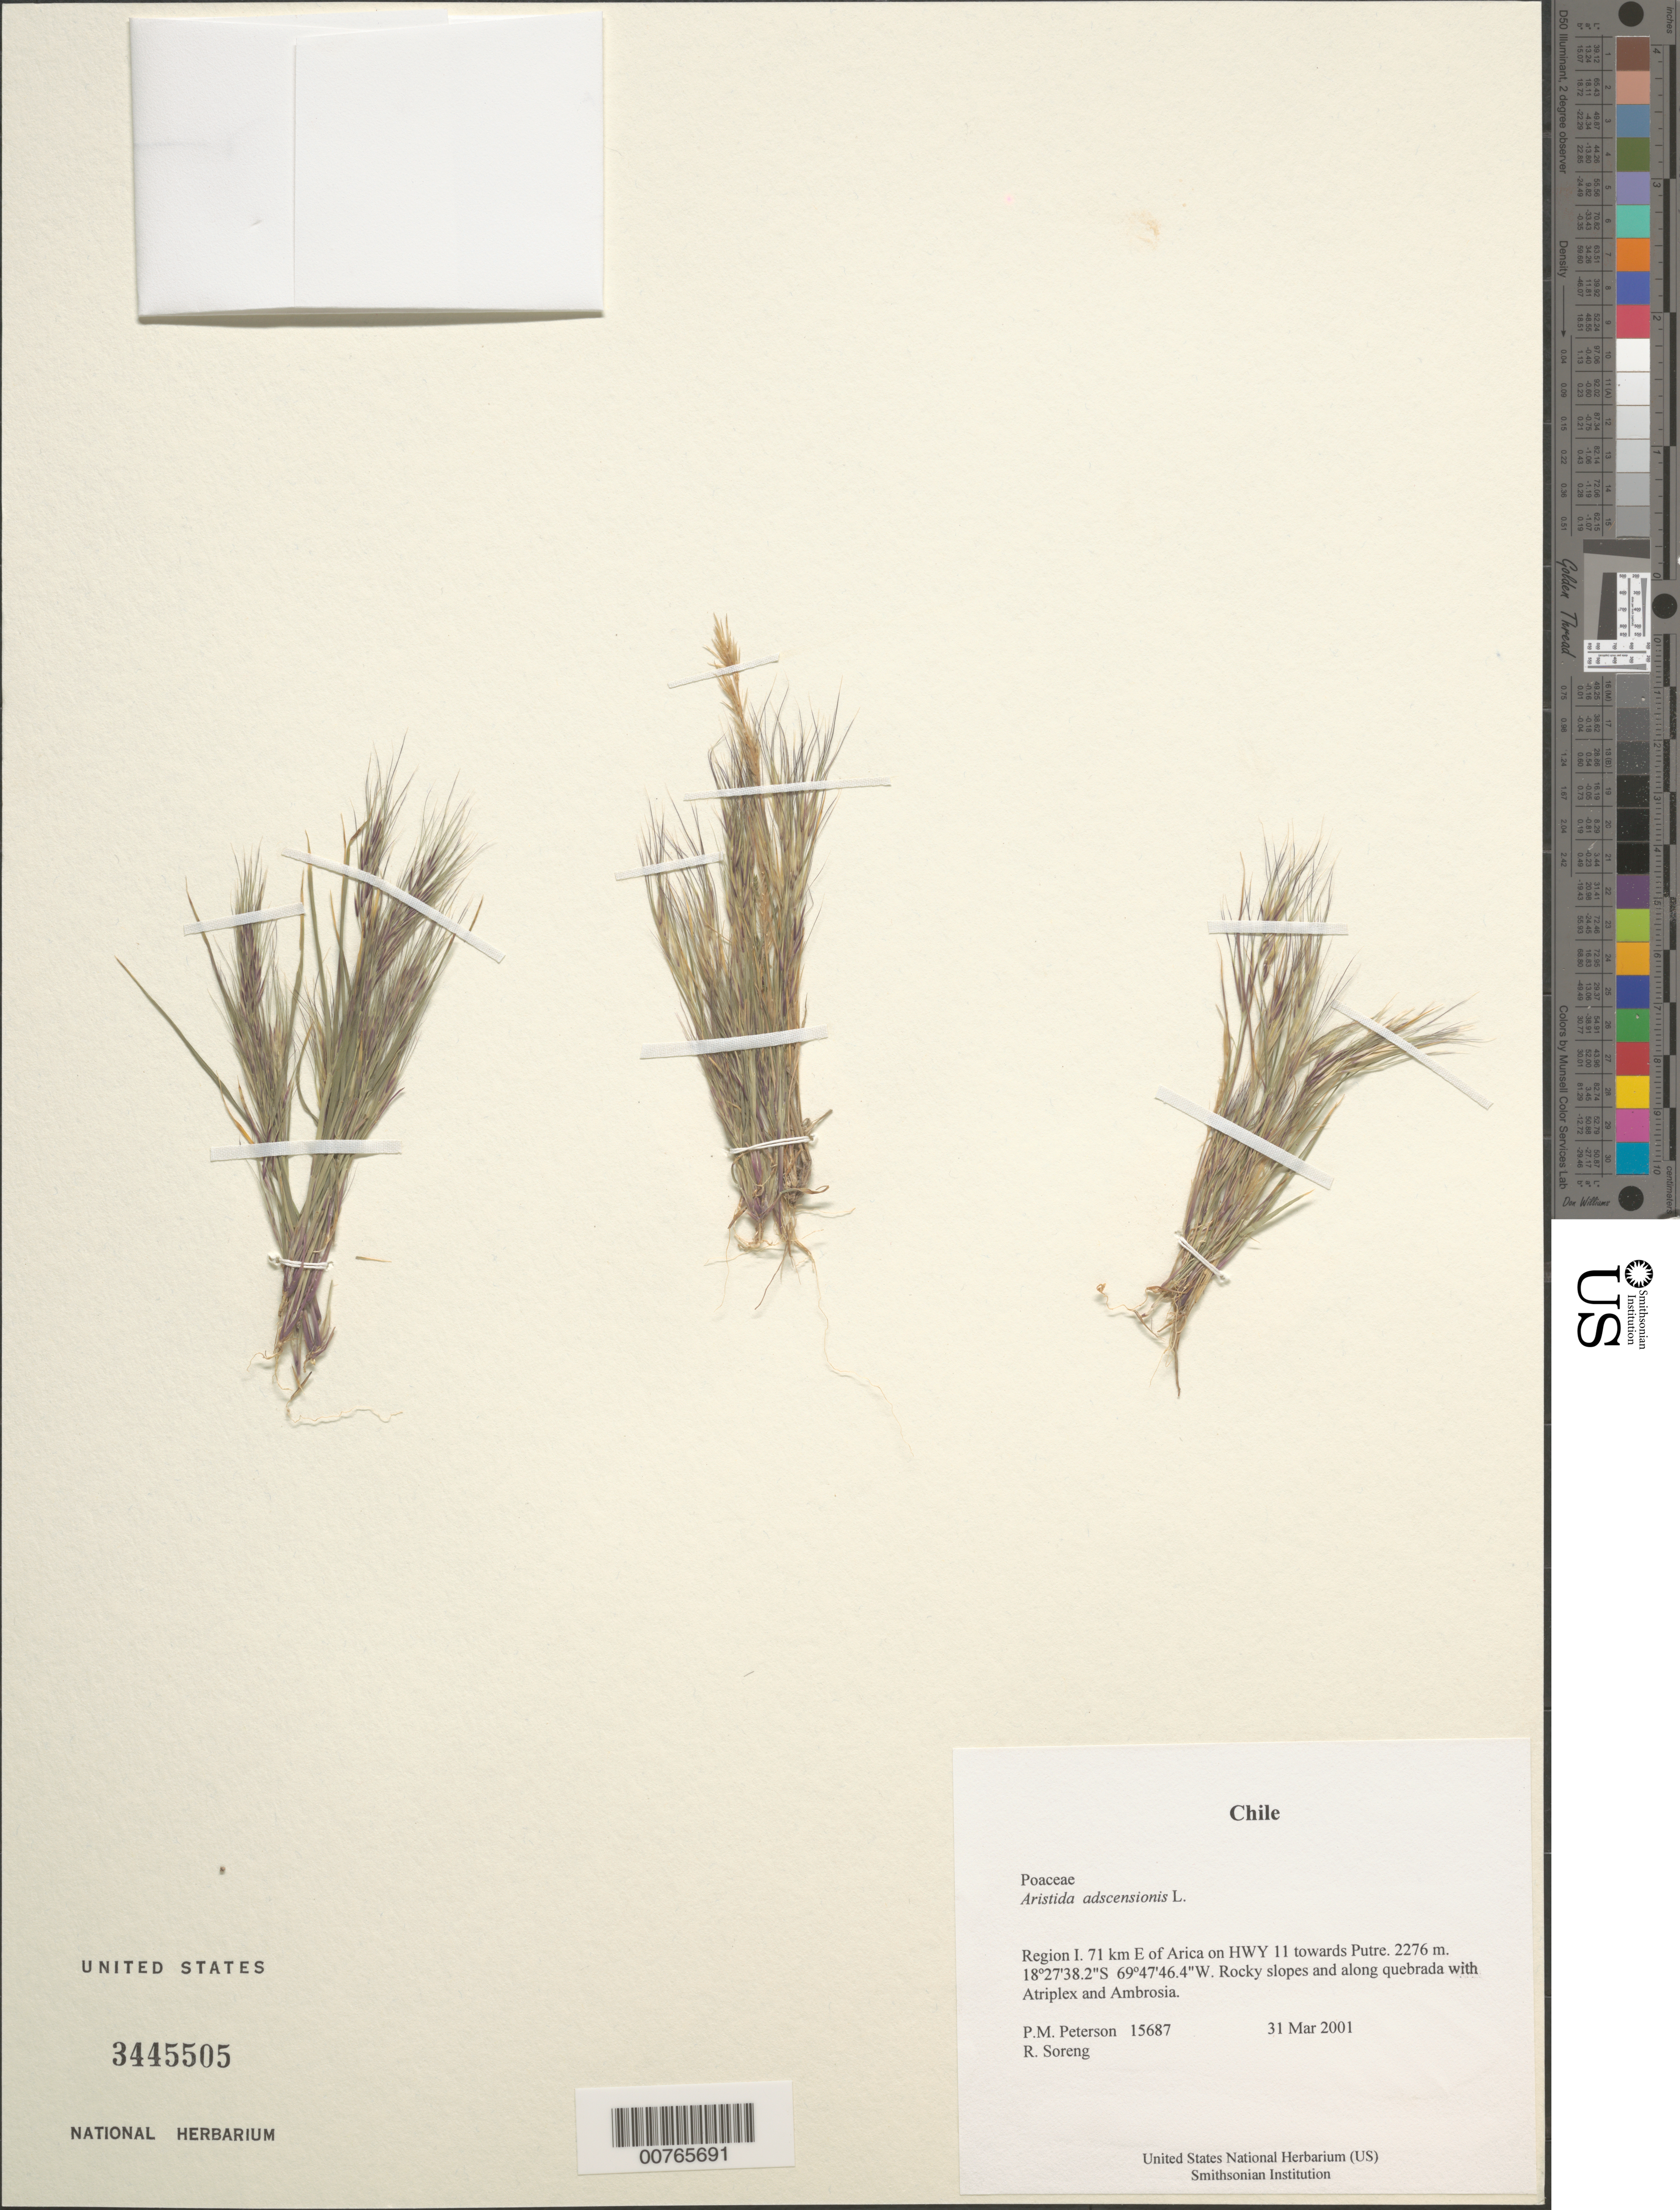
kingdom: Plantae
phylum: Tracheophyta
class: Liliopsida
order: Poales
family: Poaceae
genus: Aristida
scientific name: Aristida adscensionis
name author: L.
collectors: P. M. Peterson & R. J. Soreng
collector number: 15687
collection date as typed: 31 Mar 2001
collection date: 2001-03-31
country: Chile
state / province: Tarapacá (I)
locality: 71 km E of Arica on HWY 11 towards Putre.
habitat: Rocky slopes and along quebrada with Atriplex and Ambrosia.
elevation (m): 2276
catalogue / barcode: US 3445505